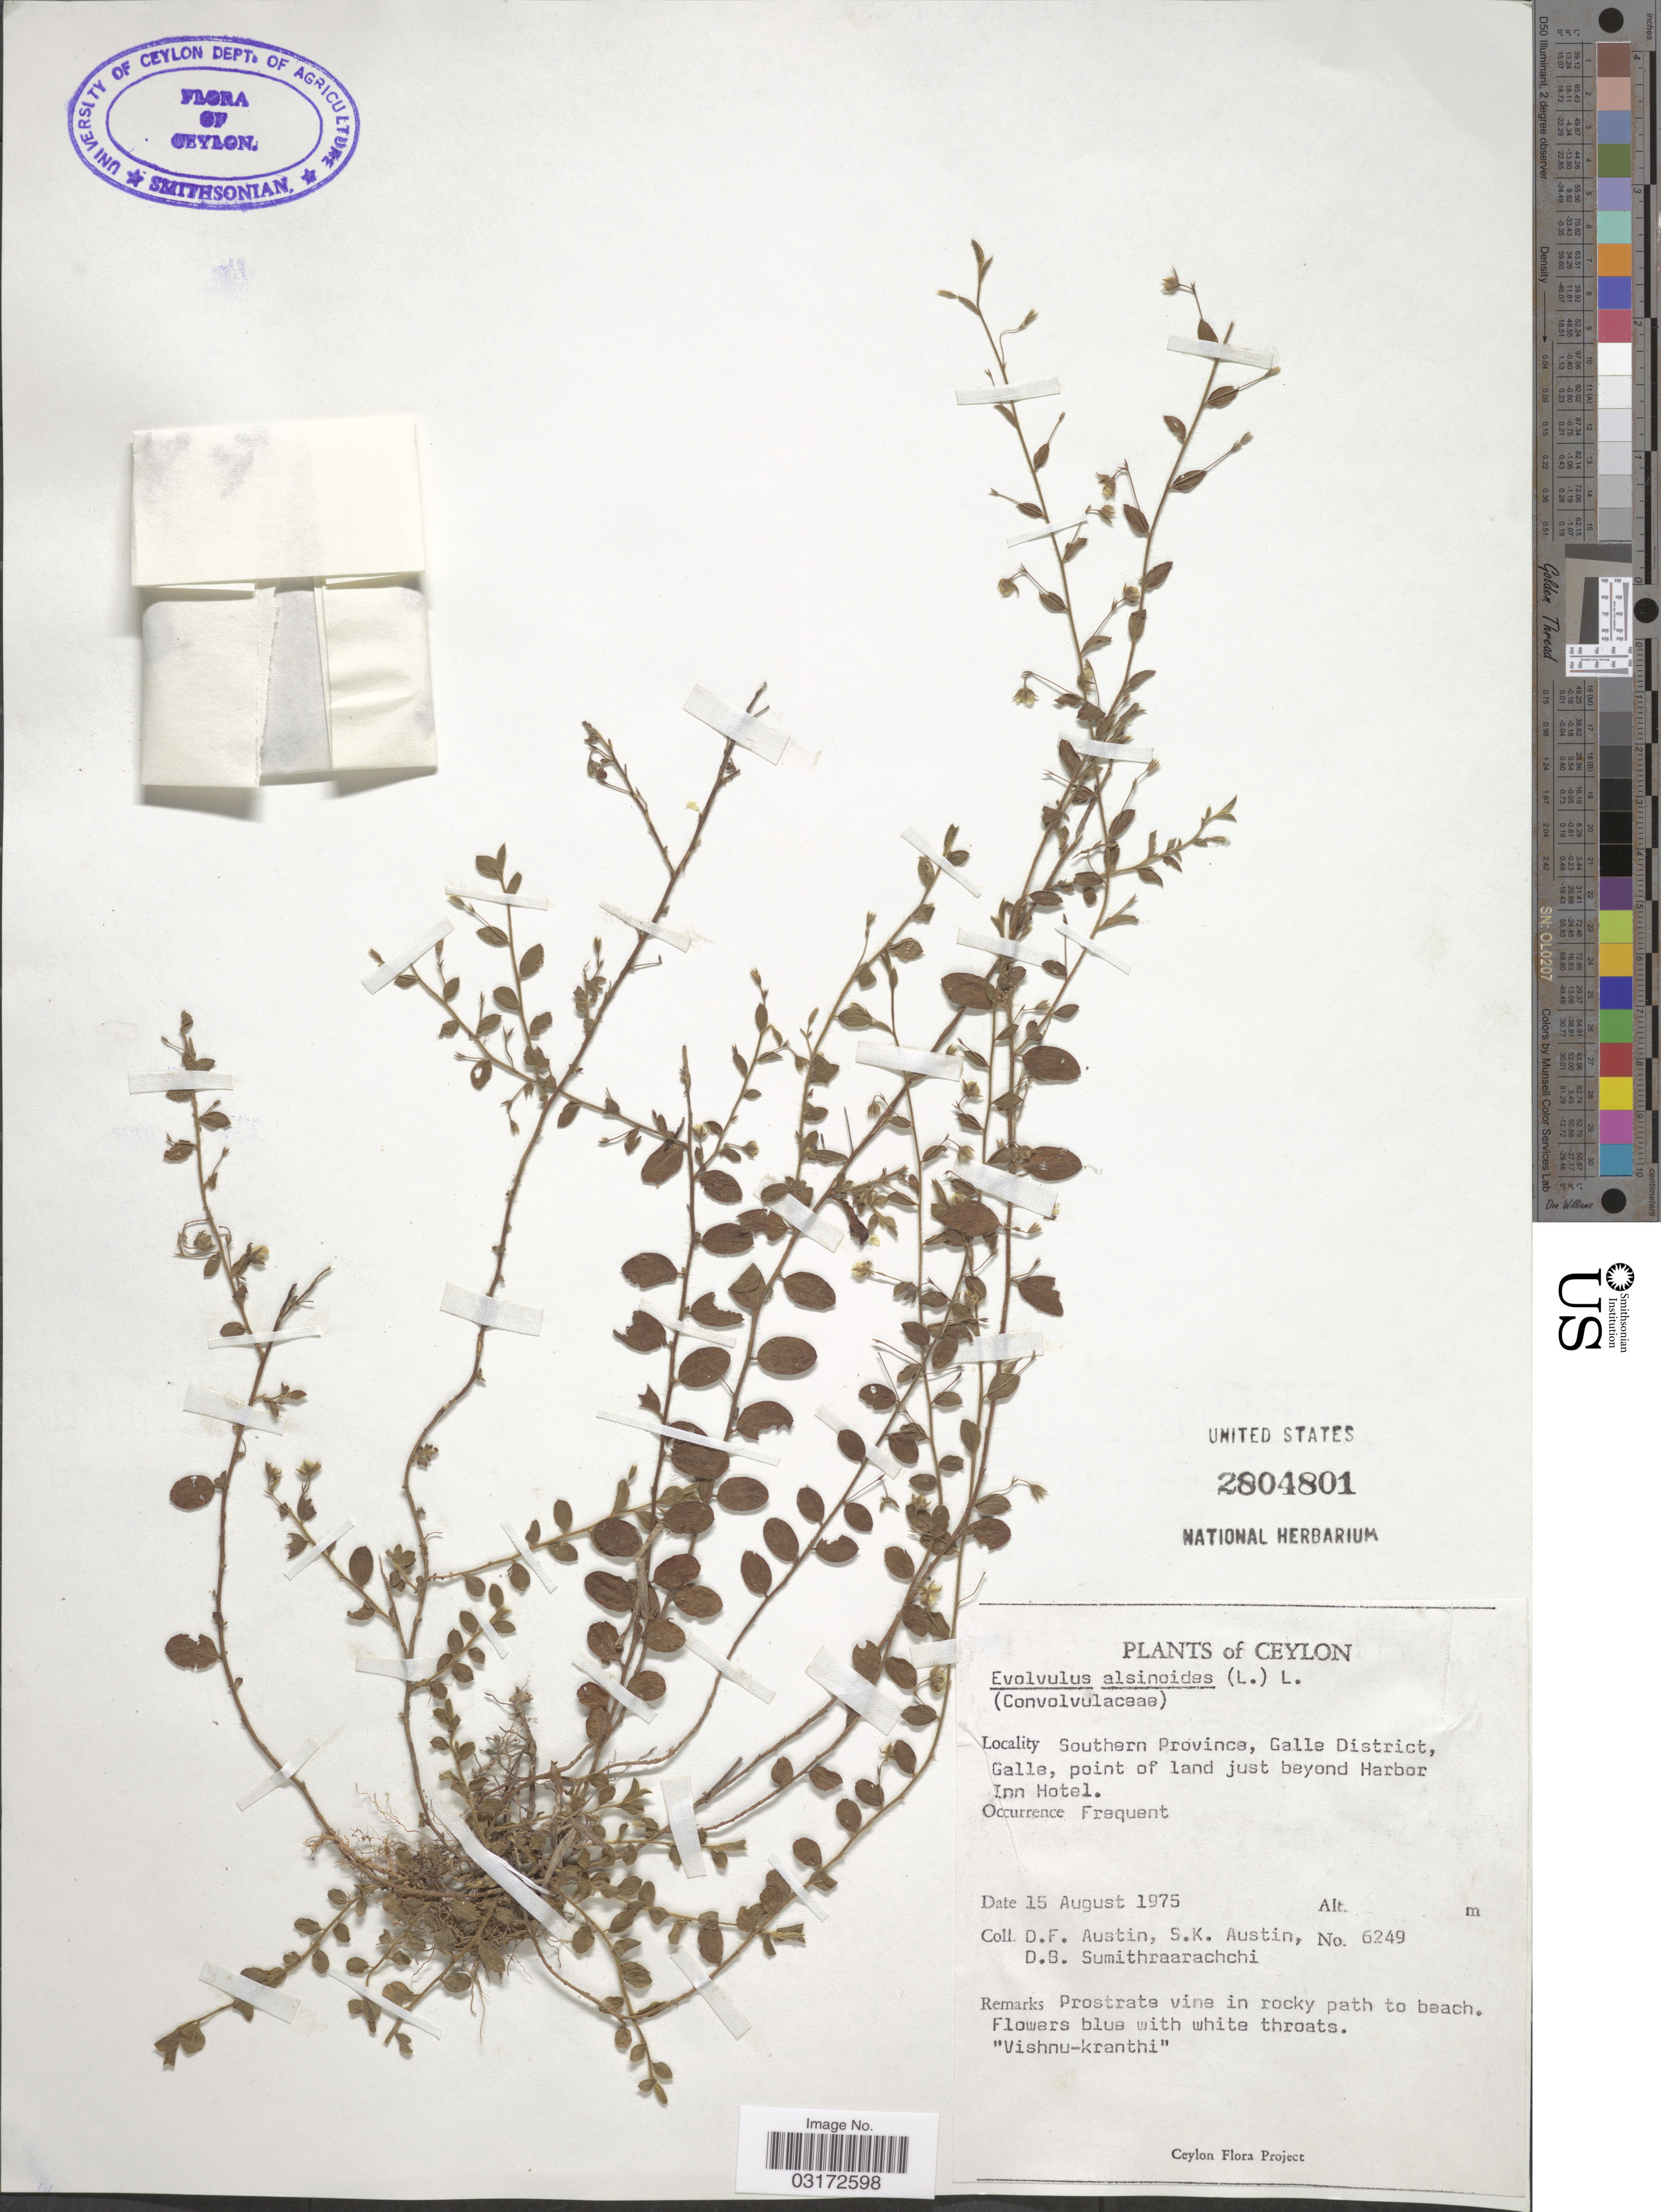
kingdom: Plantae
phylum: Tracheophyta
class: Magnoliopsida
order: Solanales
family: Convolvulaceae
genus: Evolvulus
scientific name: Evolvulus alsinoides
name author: (L.) L.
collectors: D. Austin, S. Austin & D. B. Sumithraarachchi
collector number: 6249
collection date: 1975-08-15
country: Sri Lanka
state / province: Southern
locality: Ceylon. Southern Province, Galle District, Galle, point of land just beyond Harbor Inn Hotel.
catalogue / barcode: US 2804801